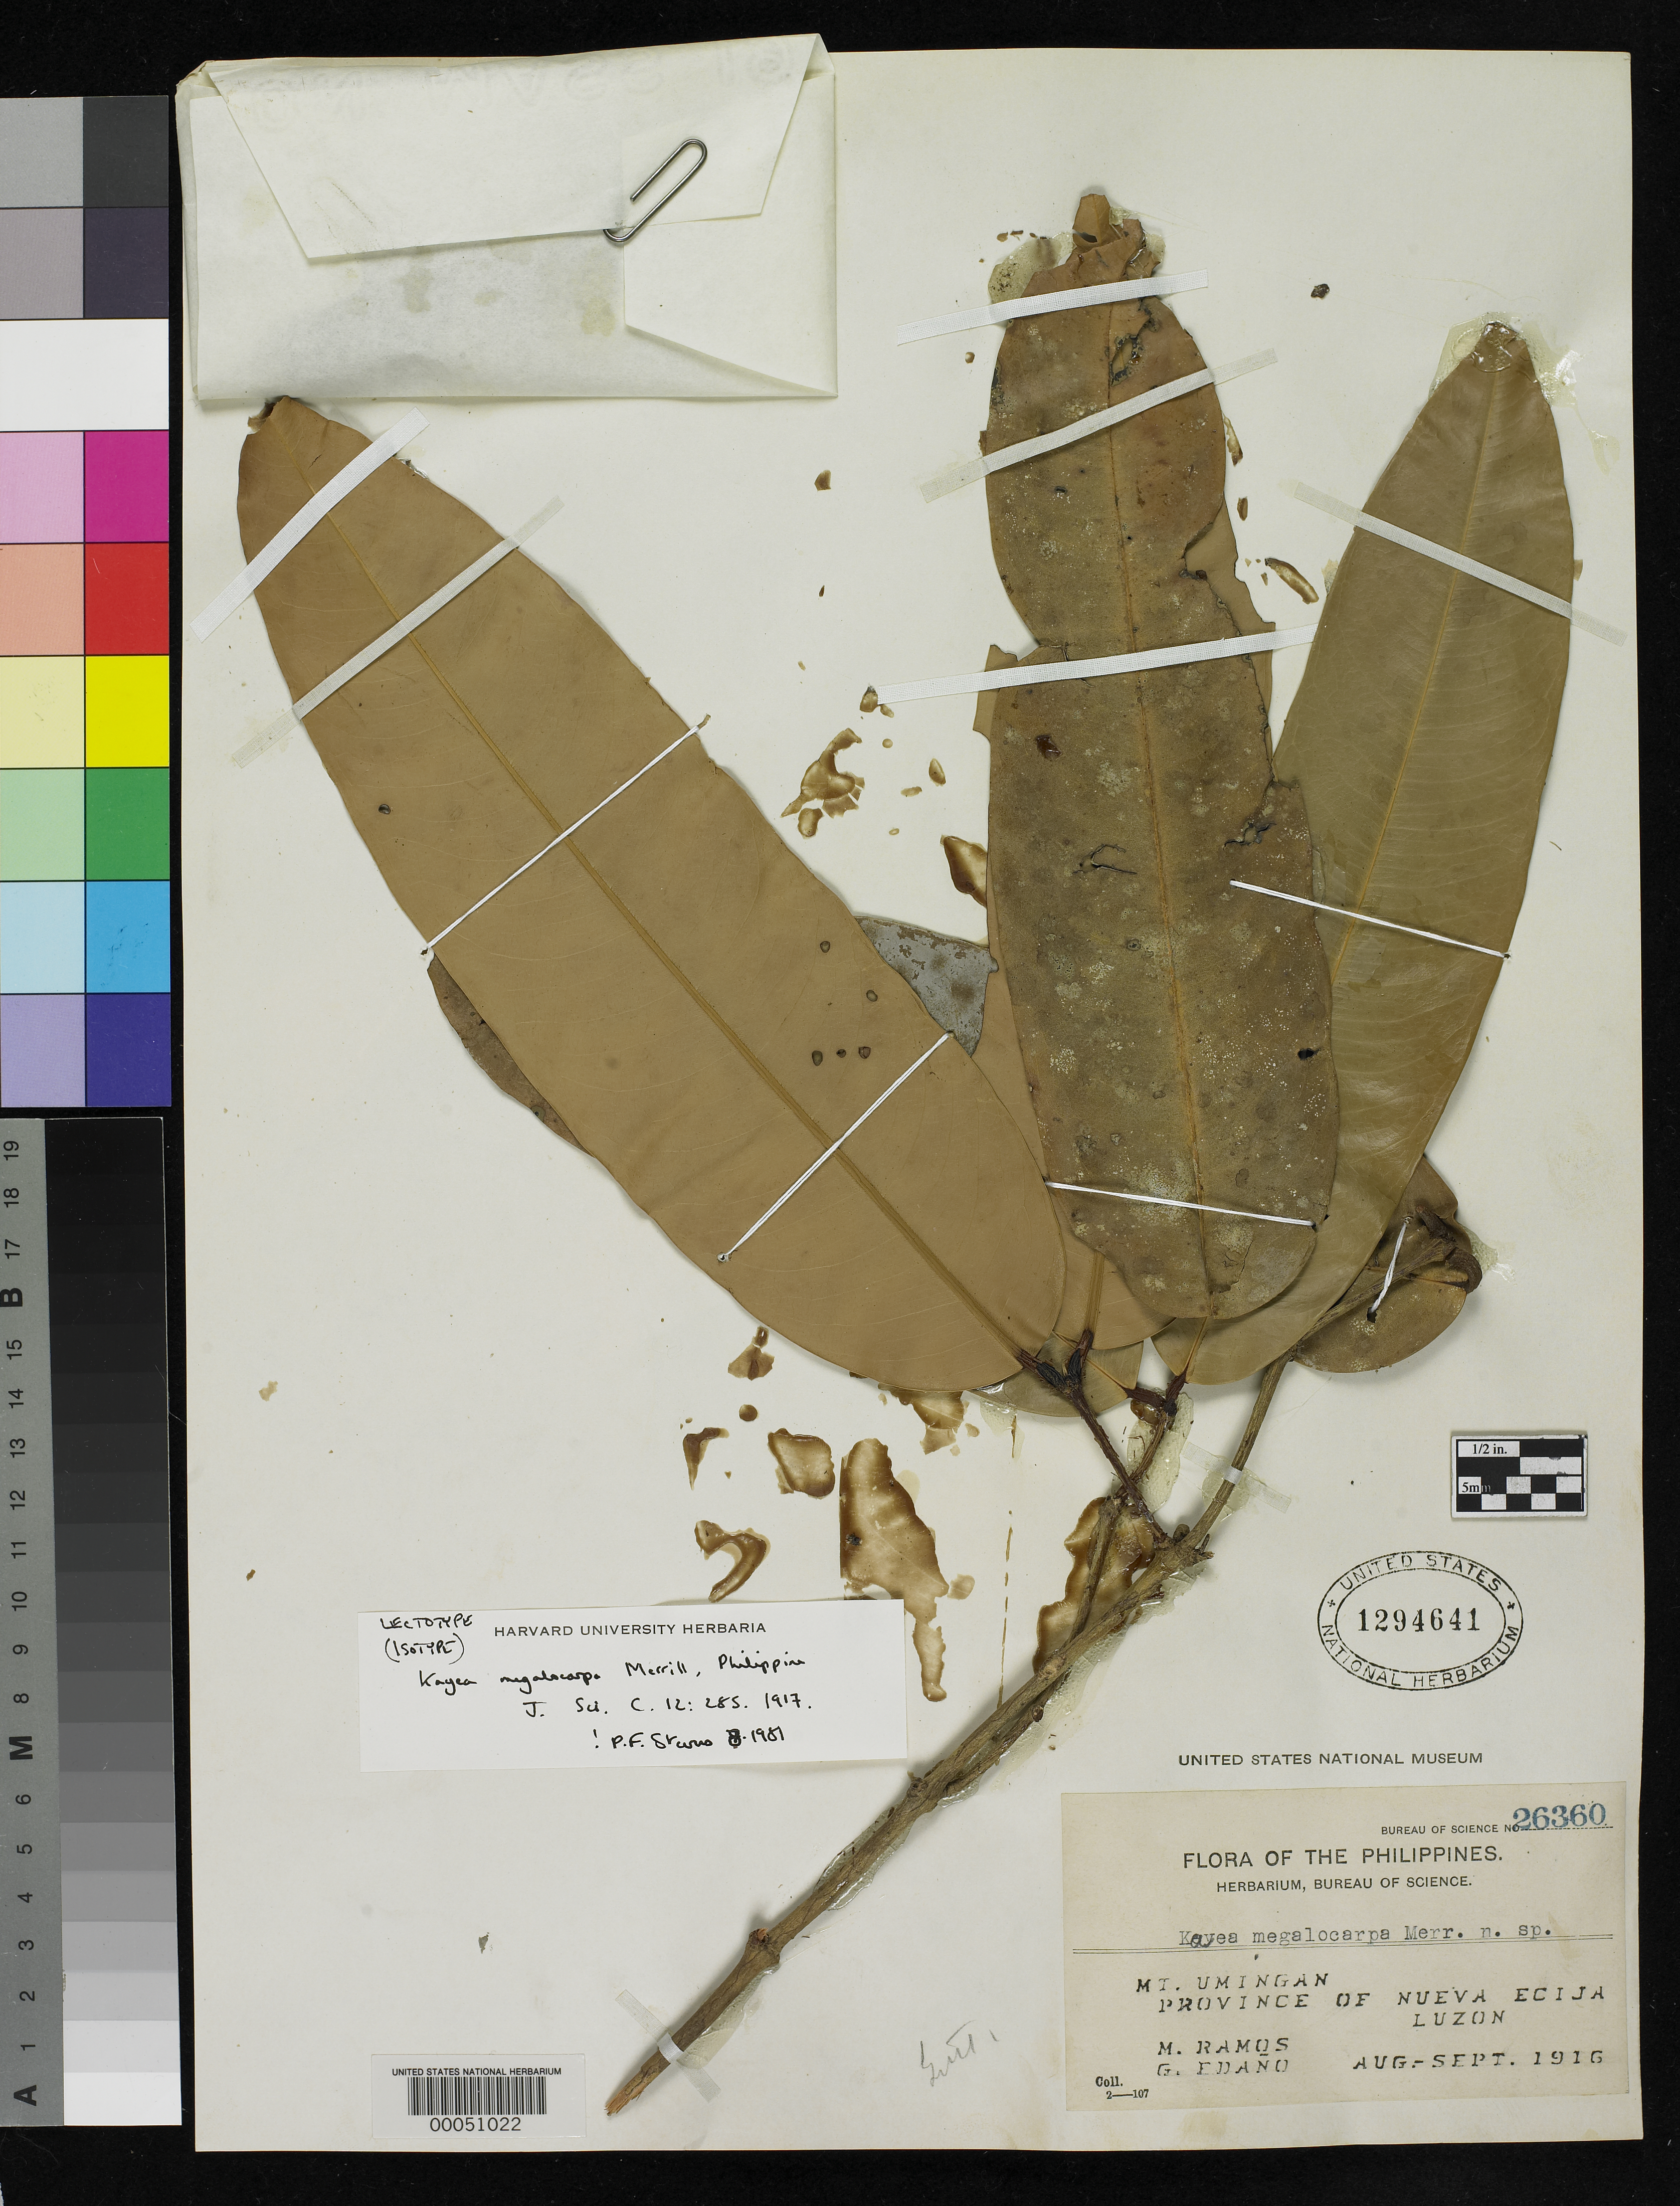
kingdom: Plantae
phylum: Tracheophyta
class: Magnoliopsida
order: Malpighiales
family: Calophyllaceae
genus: Kayea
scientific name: Kayea megalocarpa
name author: Merr.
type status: Isotype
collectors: M. Ramos & G. E. Edaño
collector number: Bur. Sci. 26360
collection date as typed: Aug 1916 to -- Sep 1916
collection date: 1916-08/1916-09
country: Philippines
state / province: Central Luzon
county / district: Nueva Ecija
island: Luzon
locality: Mt. Umingan.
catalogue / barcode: US 1294641